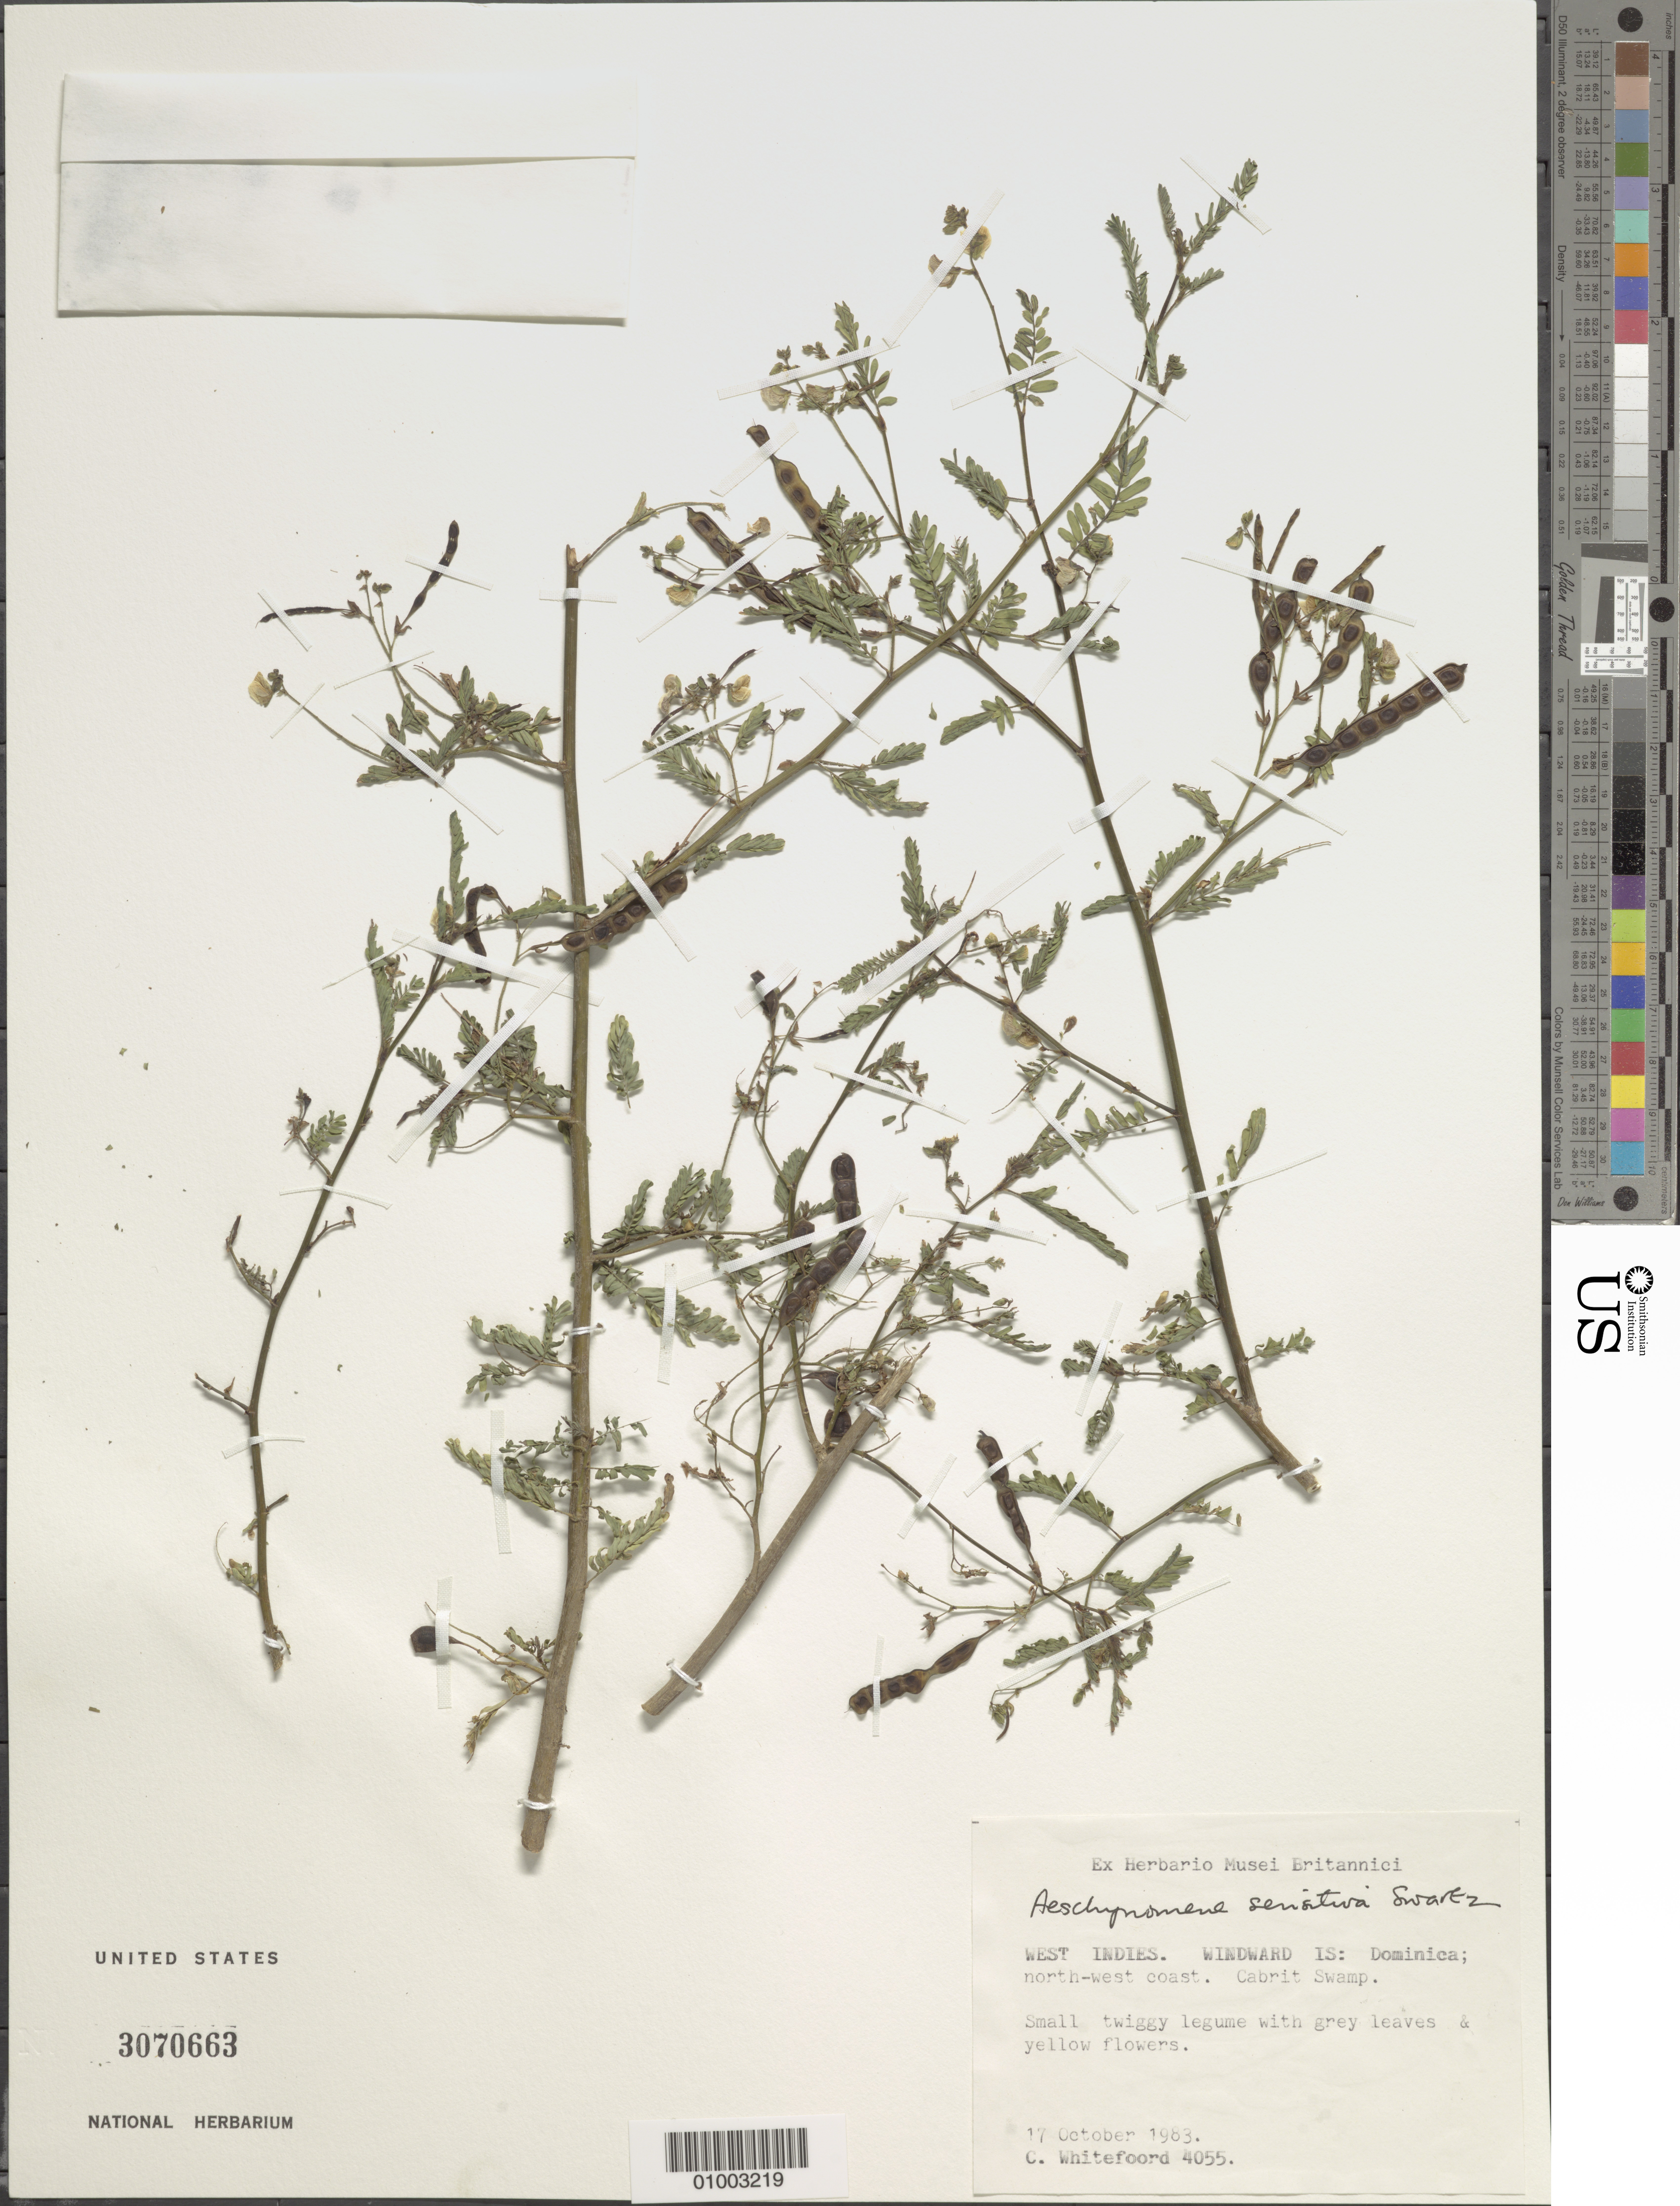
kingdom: Plantae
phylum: Tracheophyta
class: Magnoliopsida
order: Fabales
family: Fabaceae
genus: Aeschynomene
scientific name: Aeschynomene sensitiva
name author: Sw.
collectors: C. Whitefoord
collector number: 4055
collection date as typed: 17 Oct 1983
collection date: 1983-10-17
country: Dominica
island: Dominica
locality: Northwest coast, Cabrit Swamp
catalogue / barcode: US 3070663